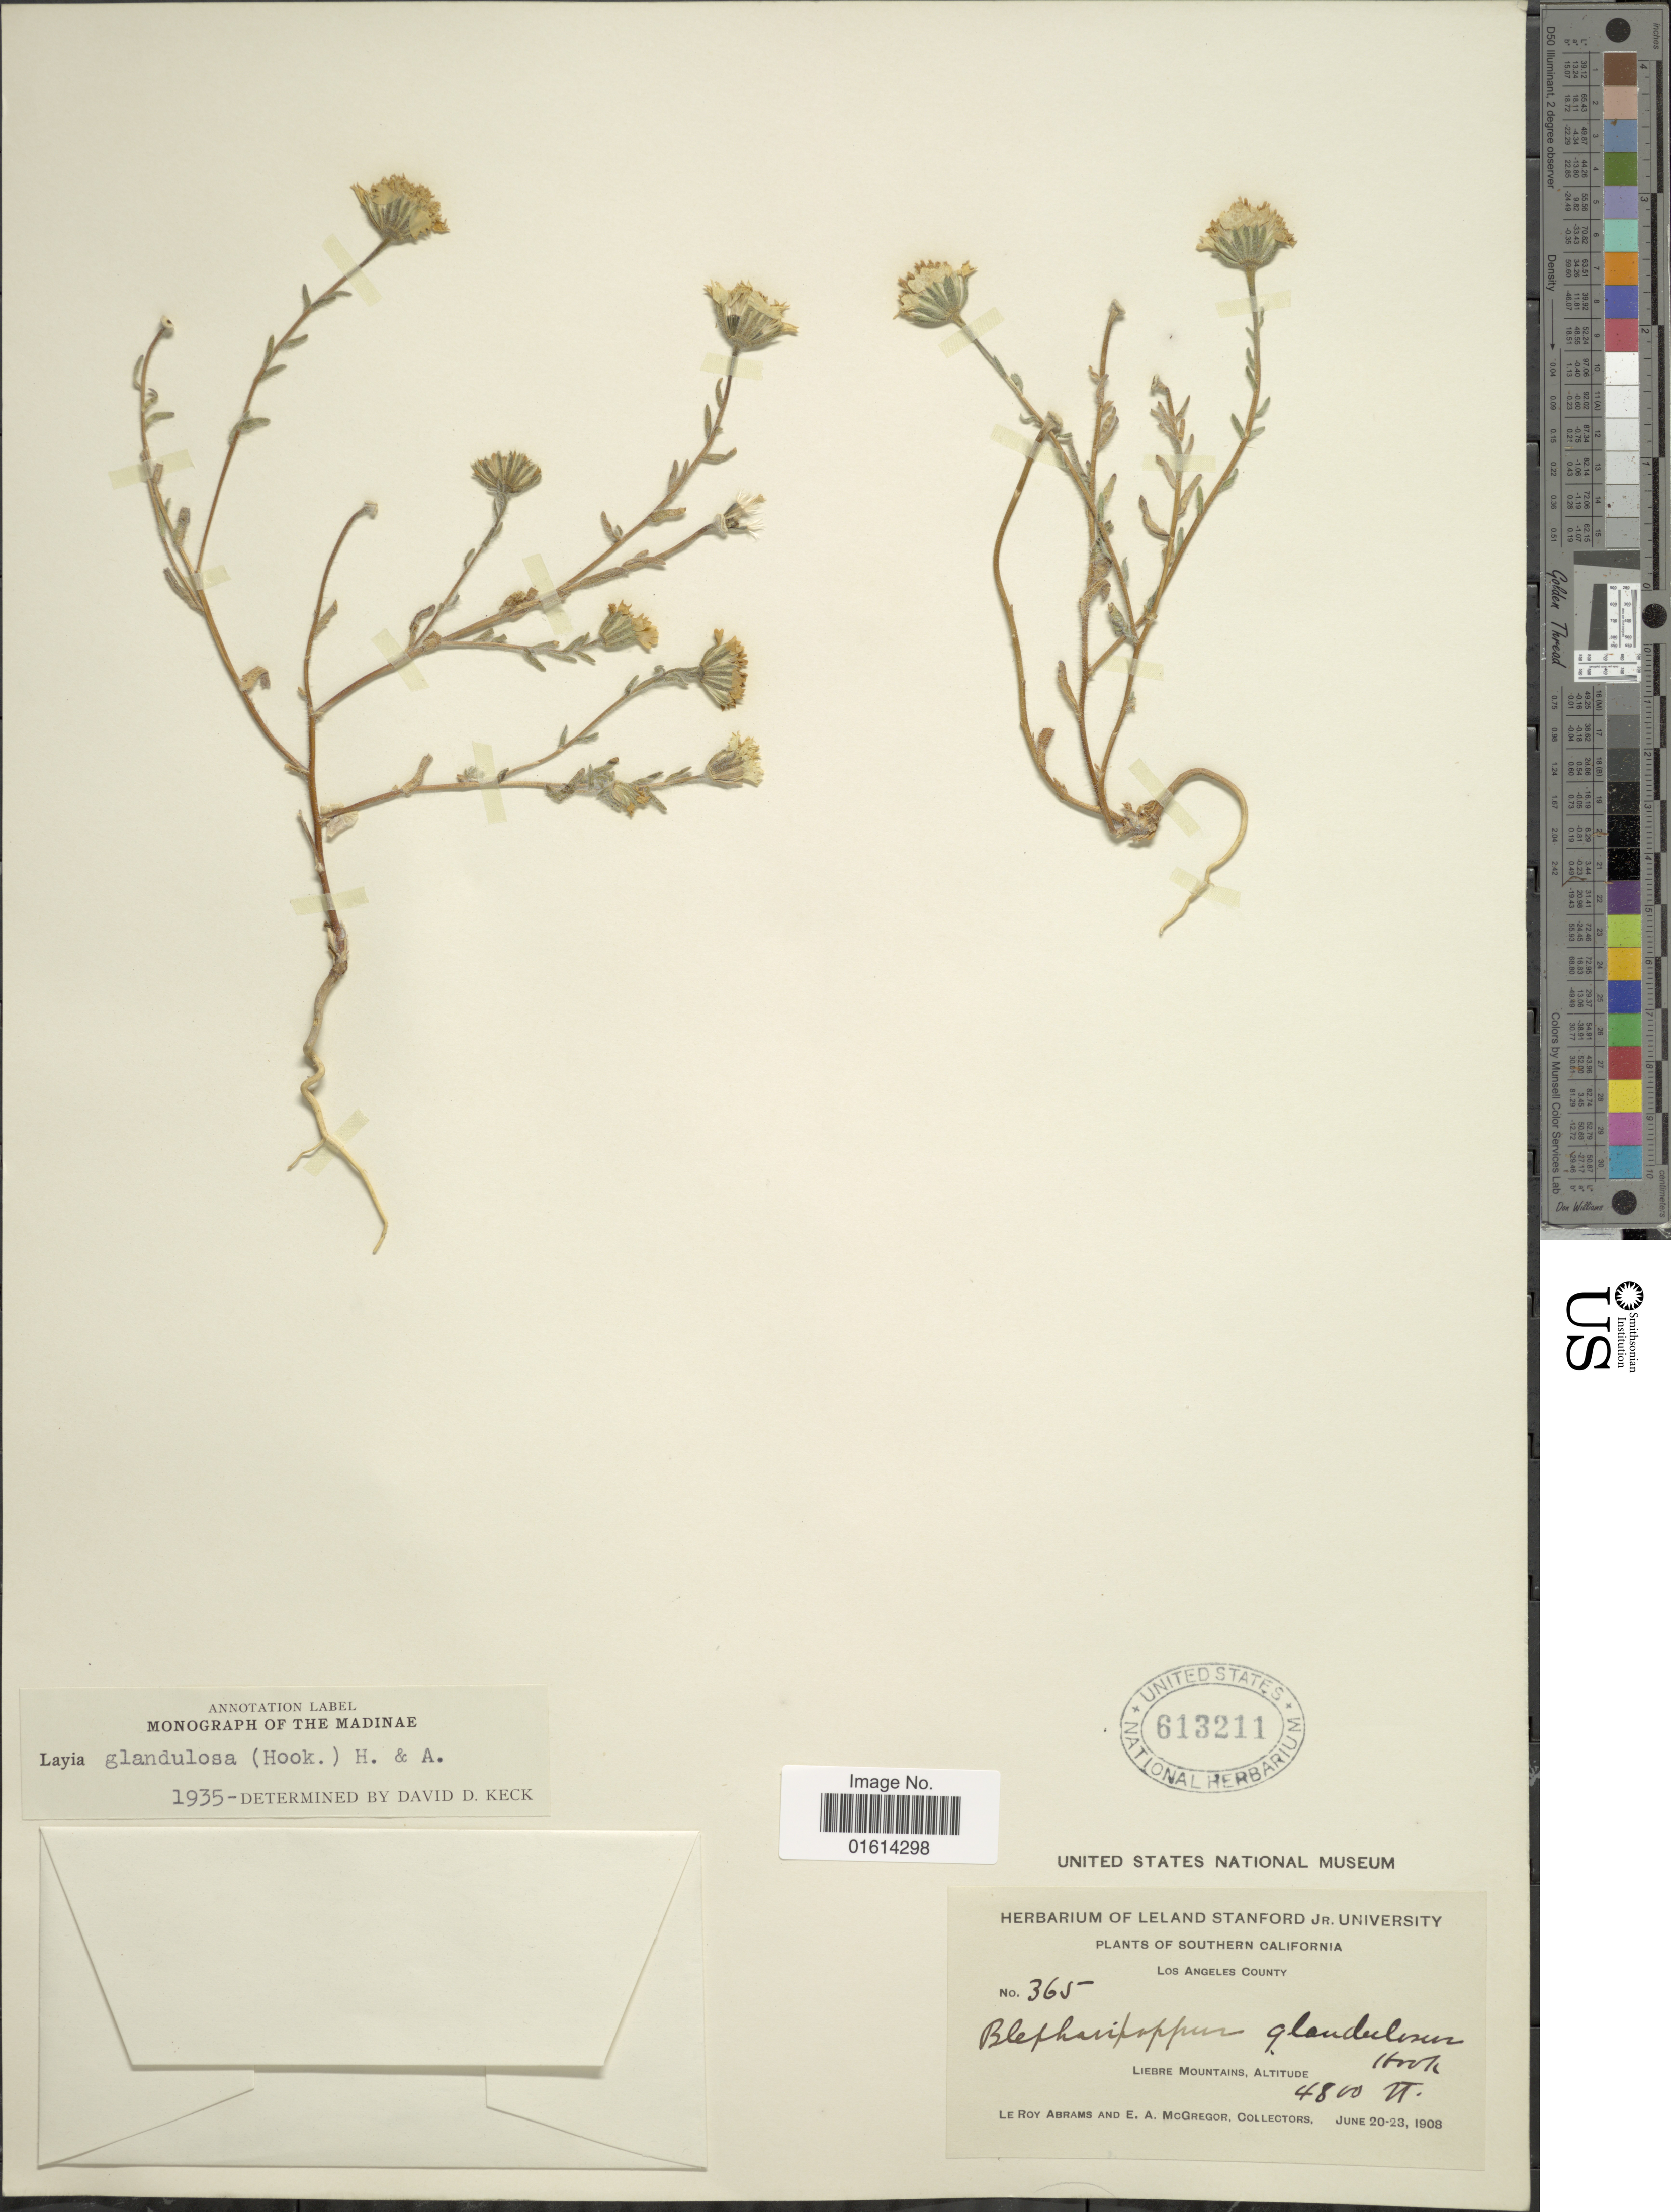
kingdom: Plantae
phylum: Tracheophyta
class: Magnoliopsida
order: Asterales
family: Asteraceae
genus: Layia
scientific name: Layia glandulosa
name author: Hook. & Arn.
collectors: L. Abrams & E. A. McGregor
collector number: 365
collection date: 1908-06-20/1908-06-23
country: United States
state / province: California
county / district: Los Angeles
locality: Southern California, Los Angeles County, Liebre Mountains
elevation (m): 488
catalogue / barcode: US 613211